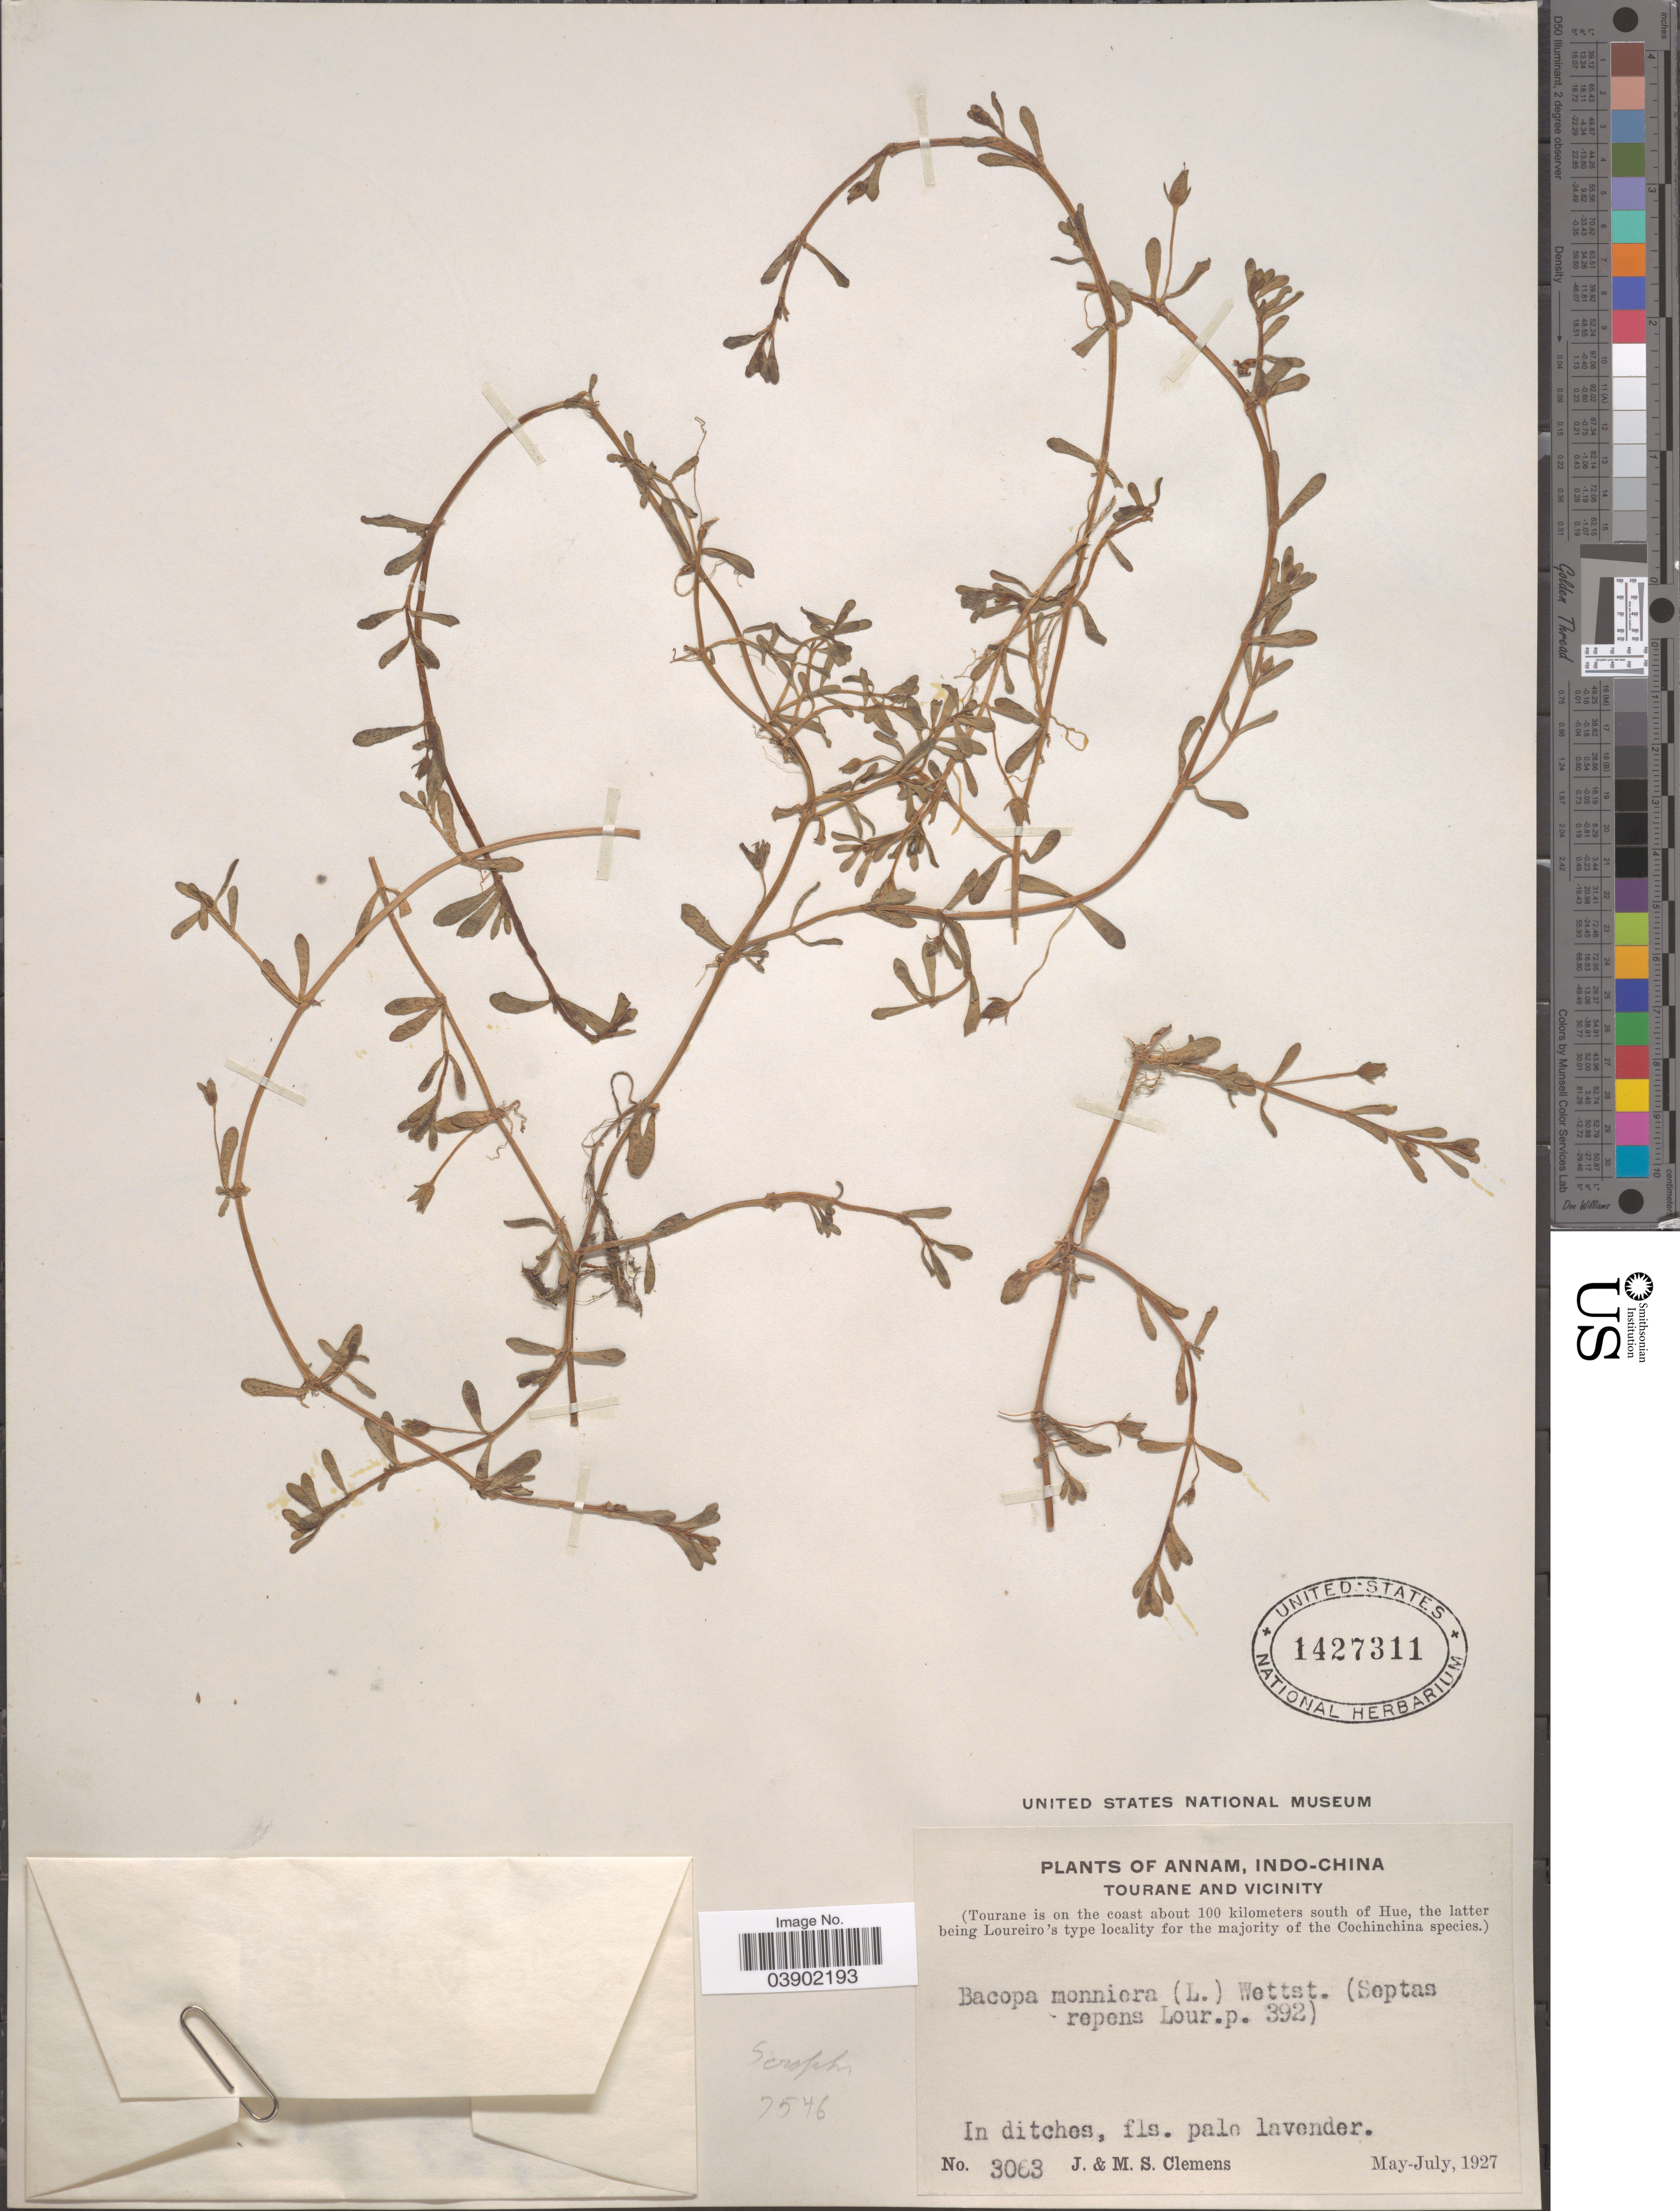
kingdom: Plantae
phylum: Tracheophyta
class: Magnoliopsida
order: Lamiales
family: Plantaginaceae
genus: Bacopa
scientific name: Bacopa monnieri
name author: (L.) Wettst.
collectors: J. Clemens & M. S. Clemens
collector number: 3063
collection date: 1927-05/1927-07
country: Vietnam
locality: Indo-China. Tourane and vicinity. (Tourane is on the coast about 100 kilometers south of Hue).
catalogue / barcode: US 1427311